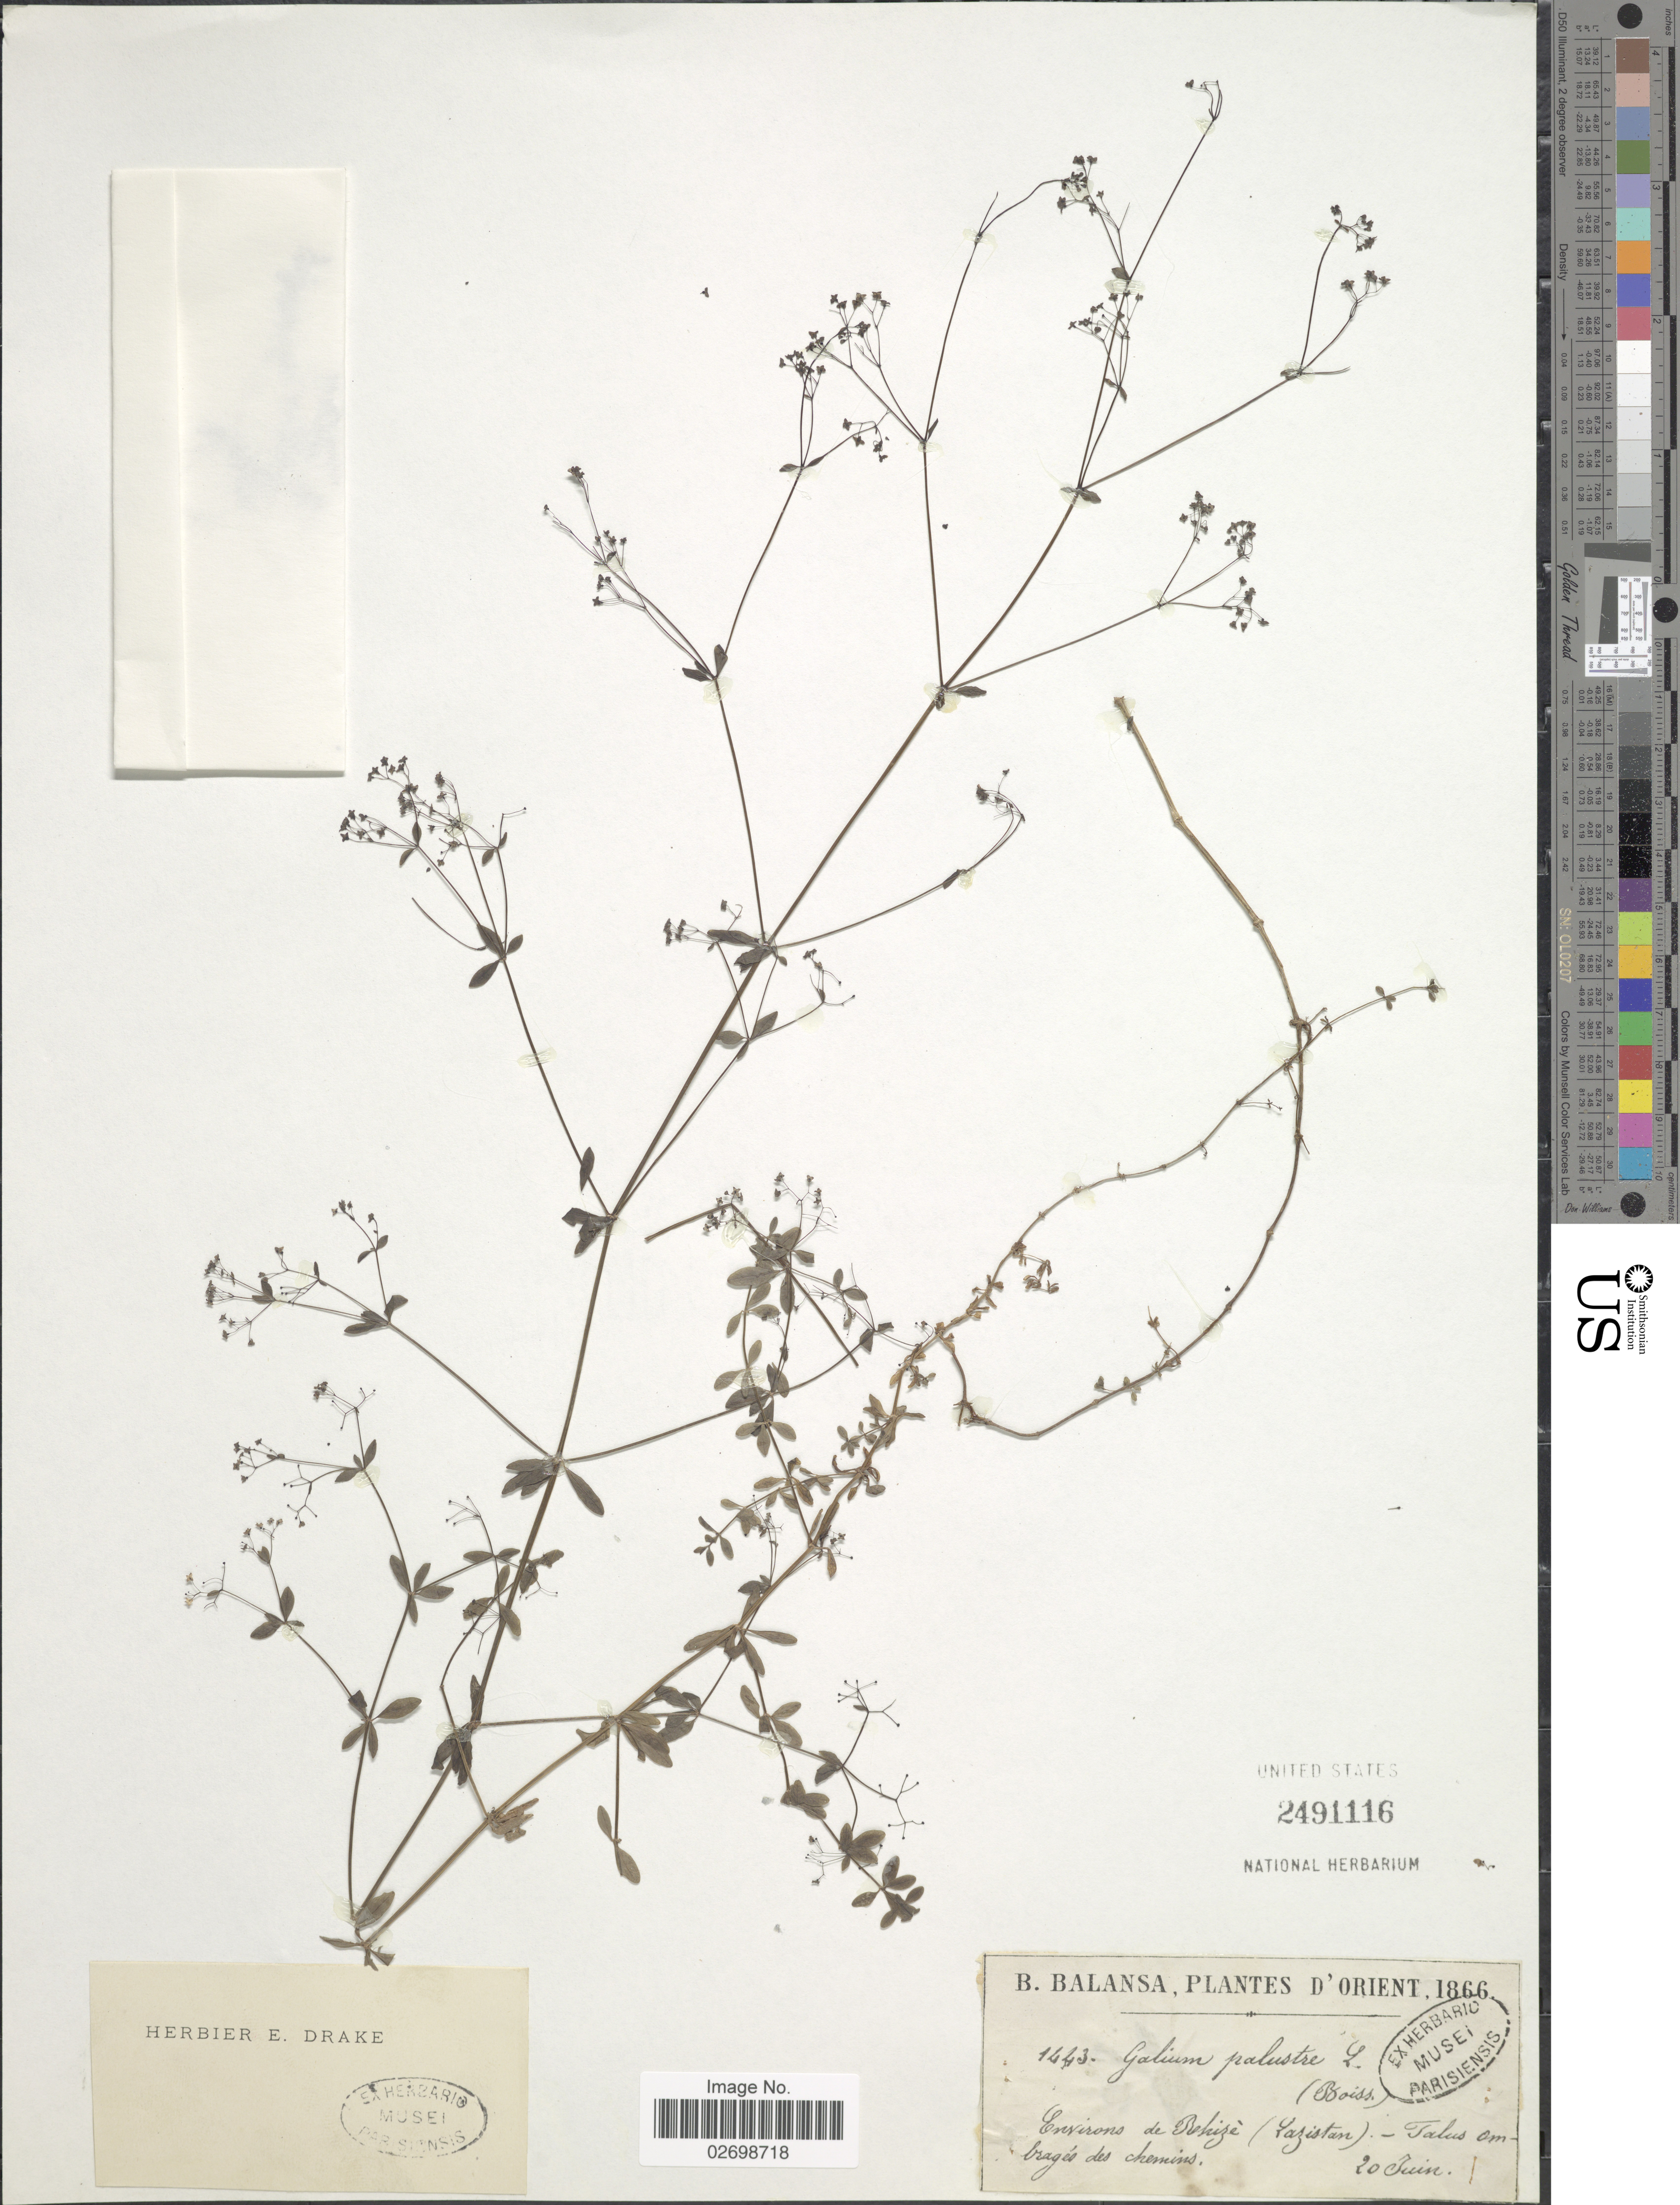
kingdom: Plantae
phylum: Tracheophyta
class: Magnoliopsida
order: Gentianales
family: Rubiaceae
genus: Galium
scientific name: Galium palustre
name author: L.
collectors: B. Balansa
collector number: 1443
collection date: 1866-06-20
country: Turkey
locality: D'Orient, Environs de Behize (Lazistan) Talus ombragos des chemins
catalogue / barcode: US 2491116